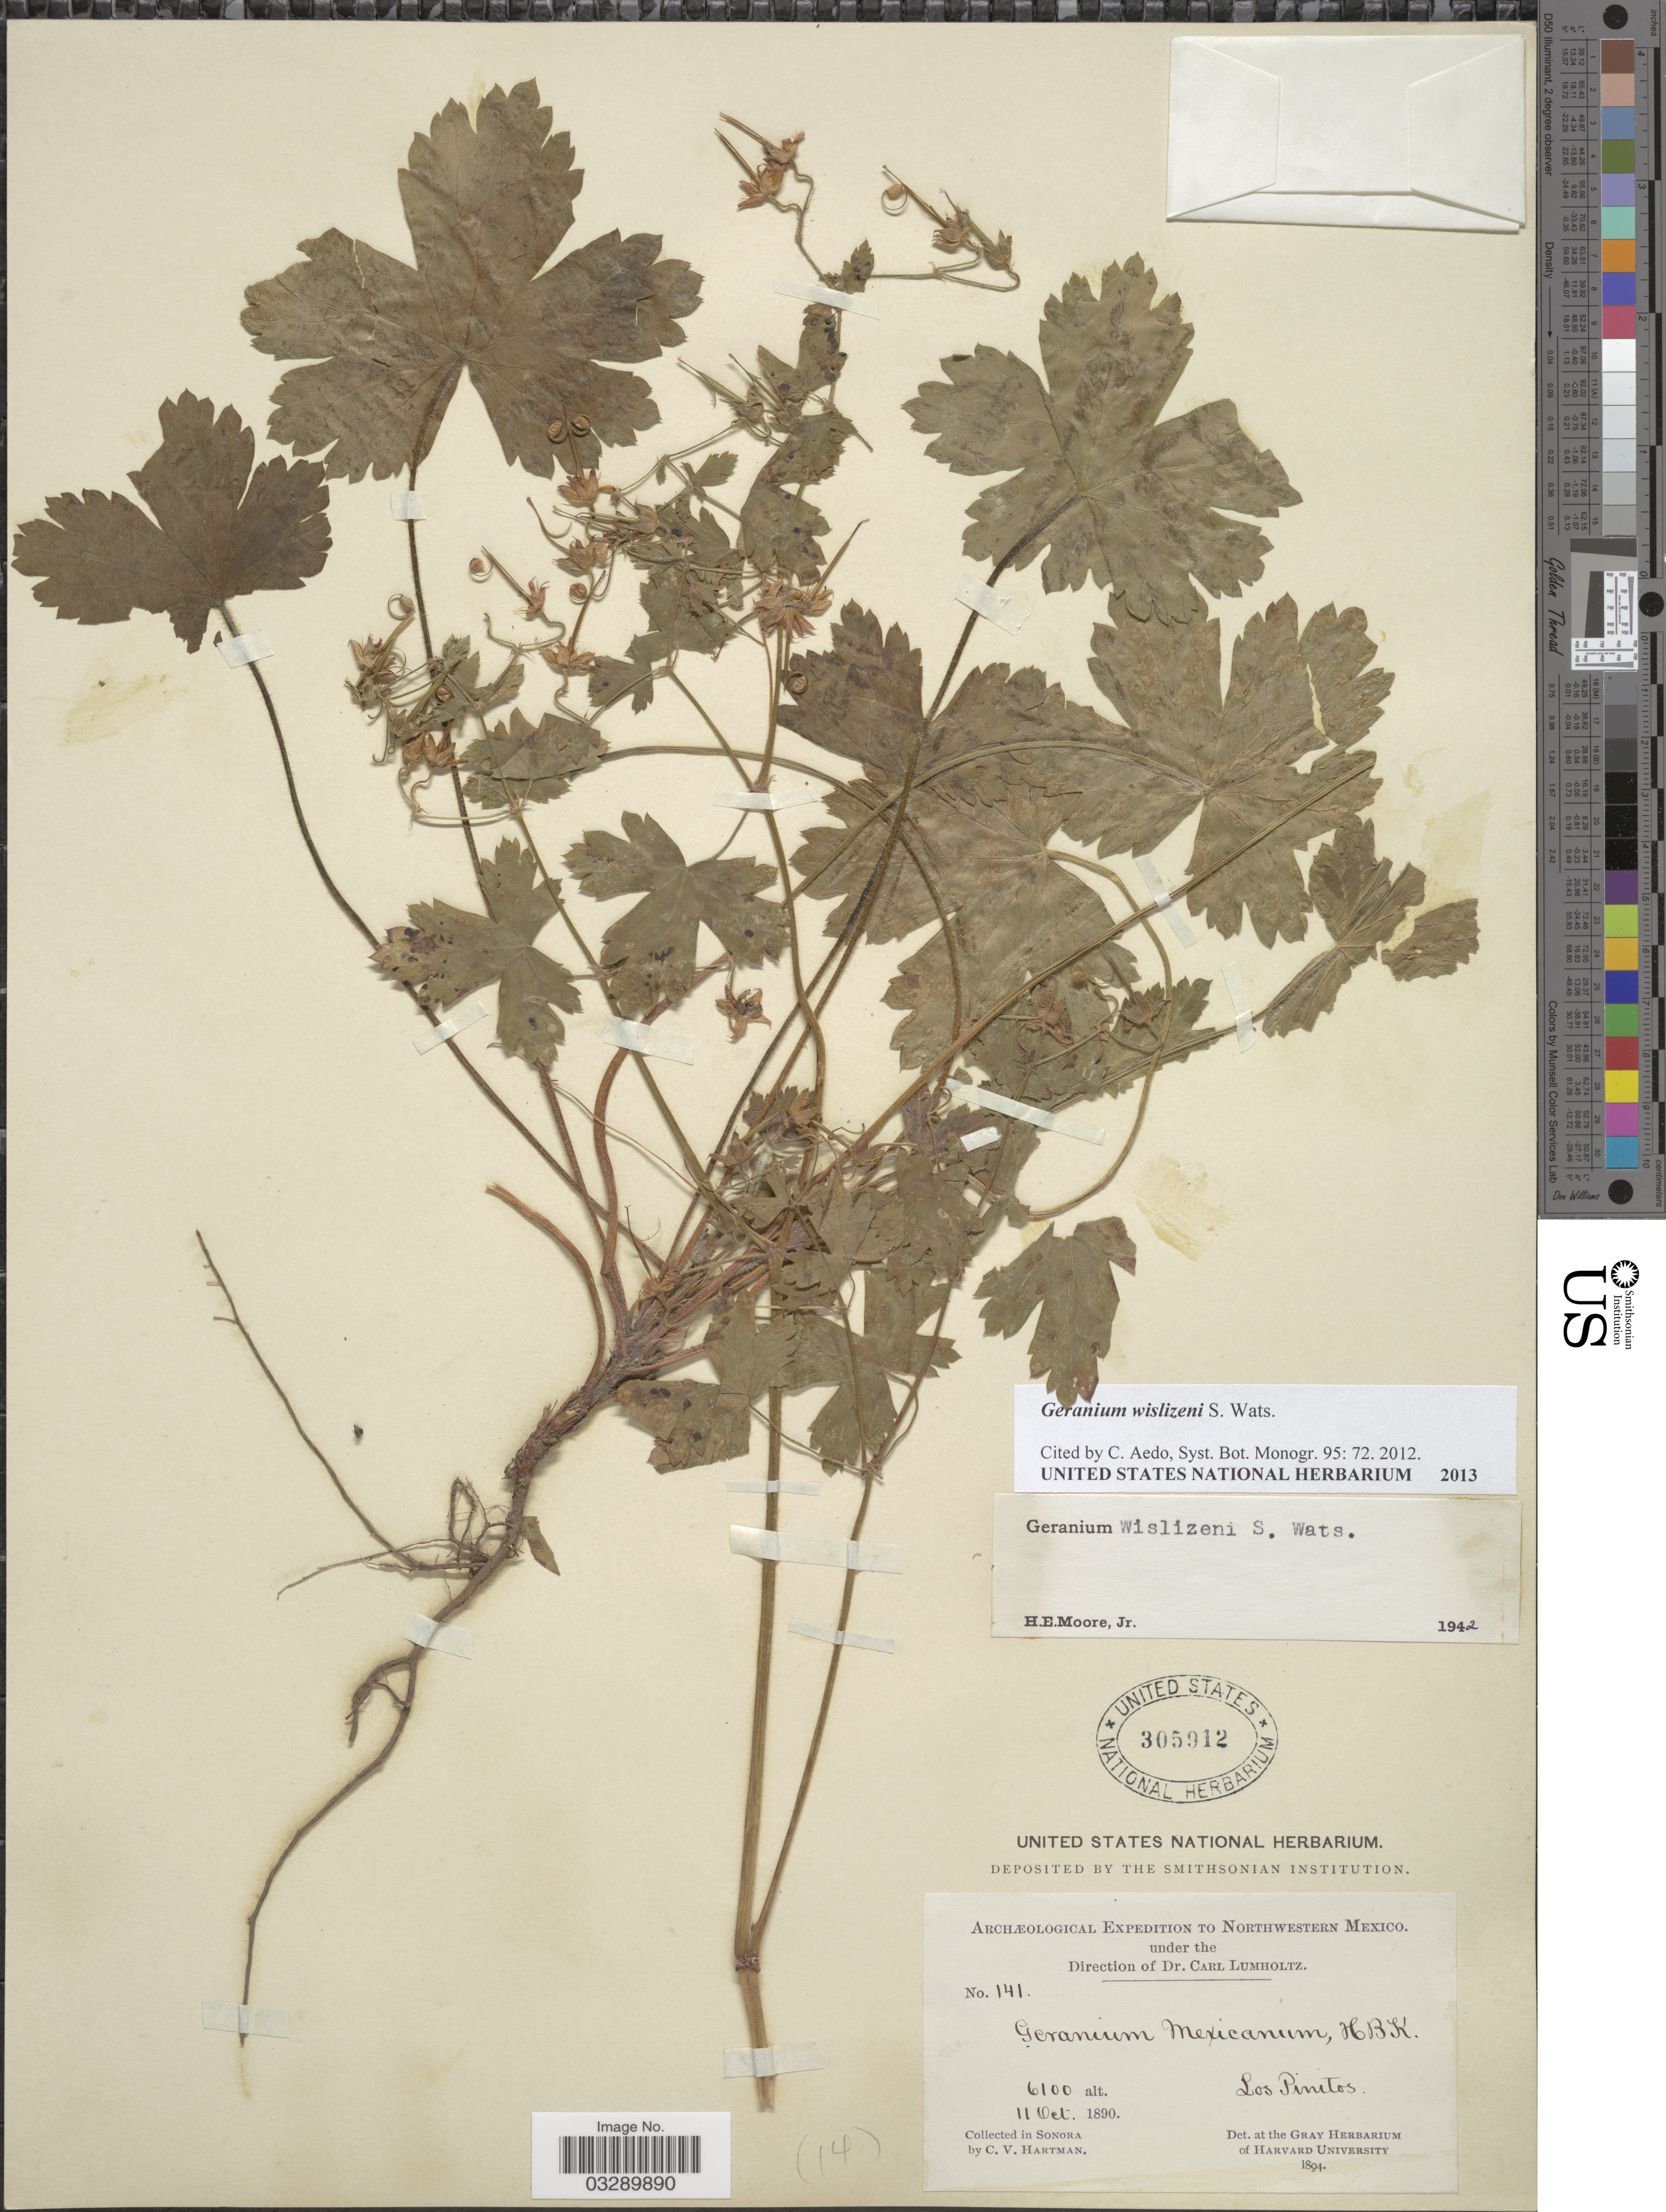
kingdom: Plantae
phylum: Tracheophyta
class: Magnoliopsida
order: Geraniales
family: Geraniaceae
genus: Geranium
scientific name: Geranium wislizeni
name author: S. Watson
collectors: C. V. Hartman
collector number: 141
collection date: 1890-10-11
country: Mexico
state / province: Sonora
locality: Northwestern Mexico. Los Pinitos.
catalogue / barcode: US 305912